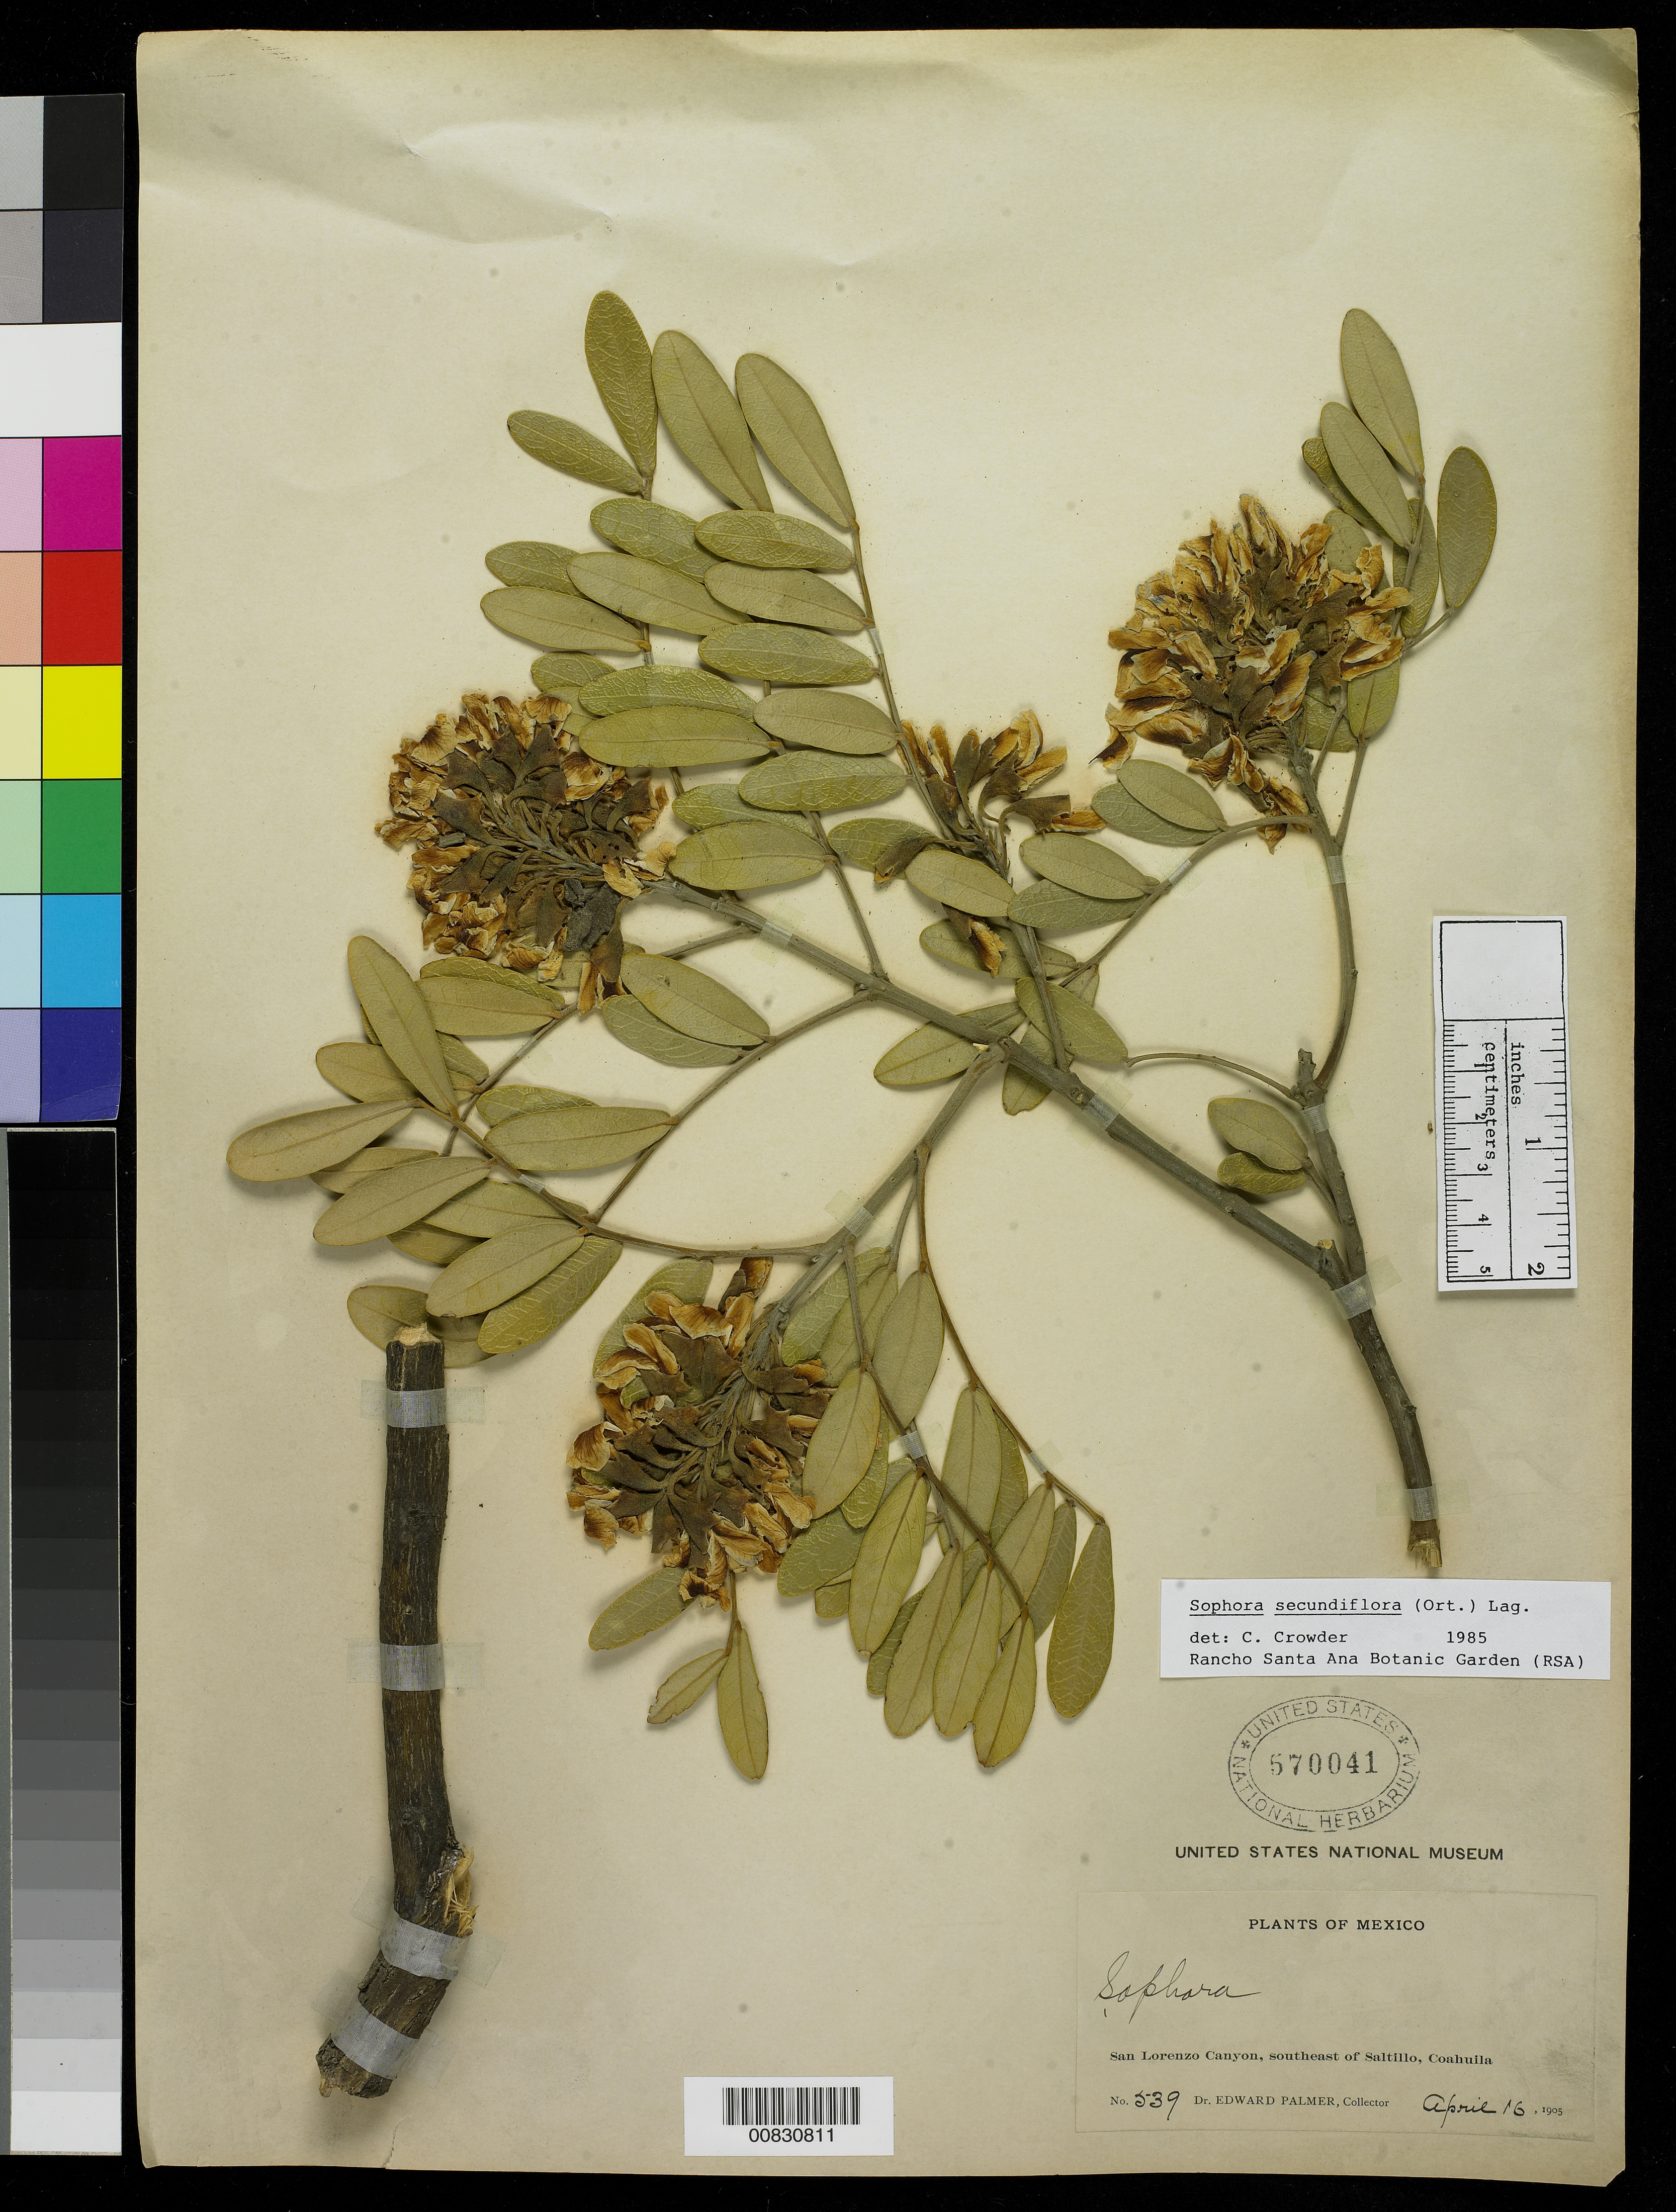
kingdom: Plantae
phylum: Tracheophyta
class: Magnoliopsida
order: Fabales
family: Fabaceae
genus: Dermatophyllum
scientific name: Dermatophyllum secundiflorum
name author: (Ortega) Gandhi & Reveal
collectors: E. Palmer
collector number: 539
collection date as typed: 16 Apr 1905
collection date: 1905-04-16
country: Mexico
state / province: Coahuila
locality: San Lorenzo Canyon, southeast of Saltillo, Coahuila.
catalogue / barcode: US 570041